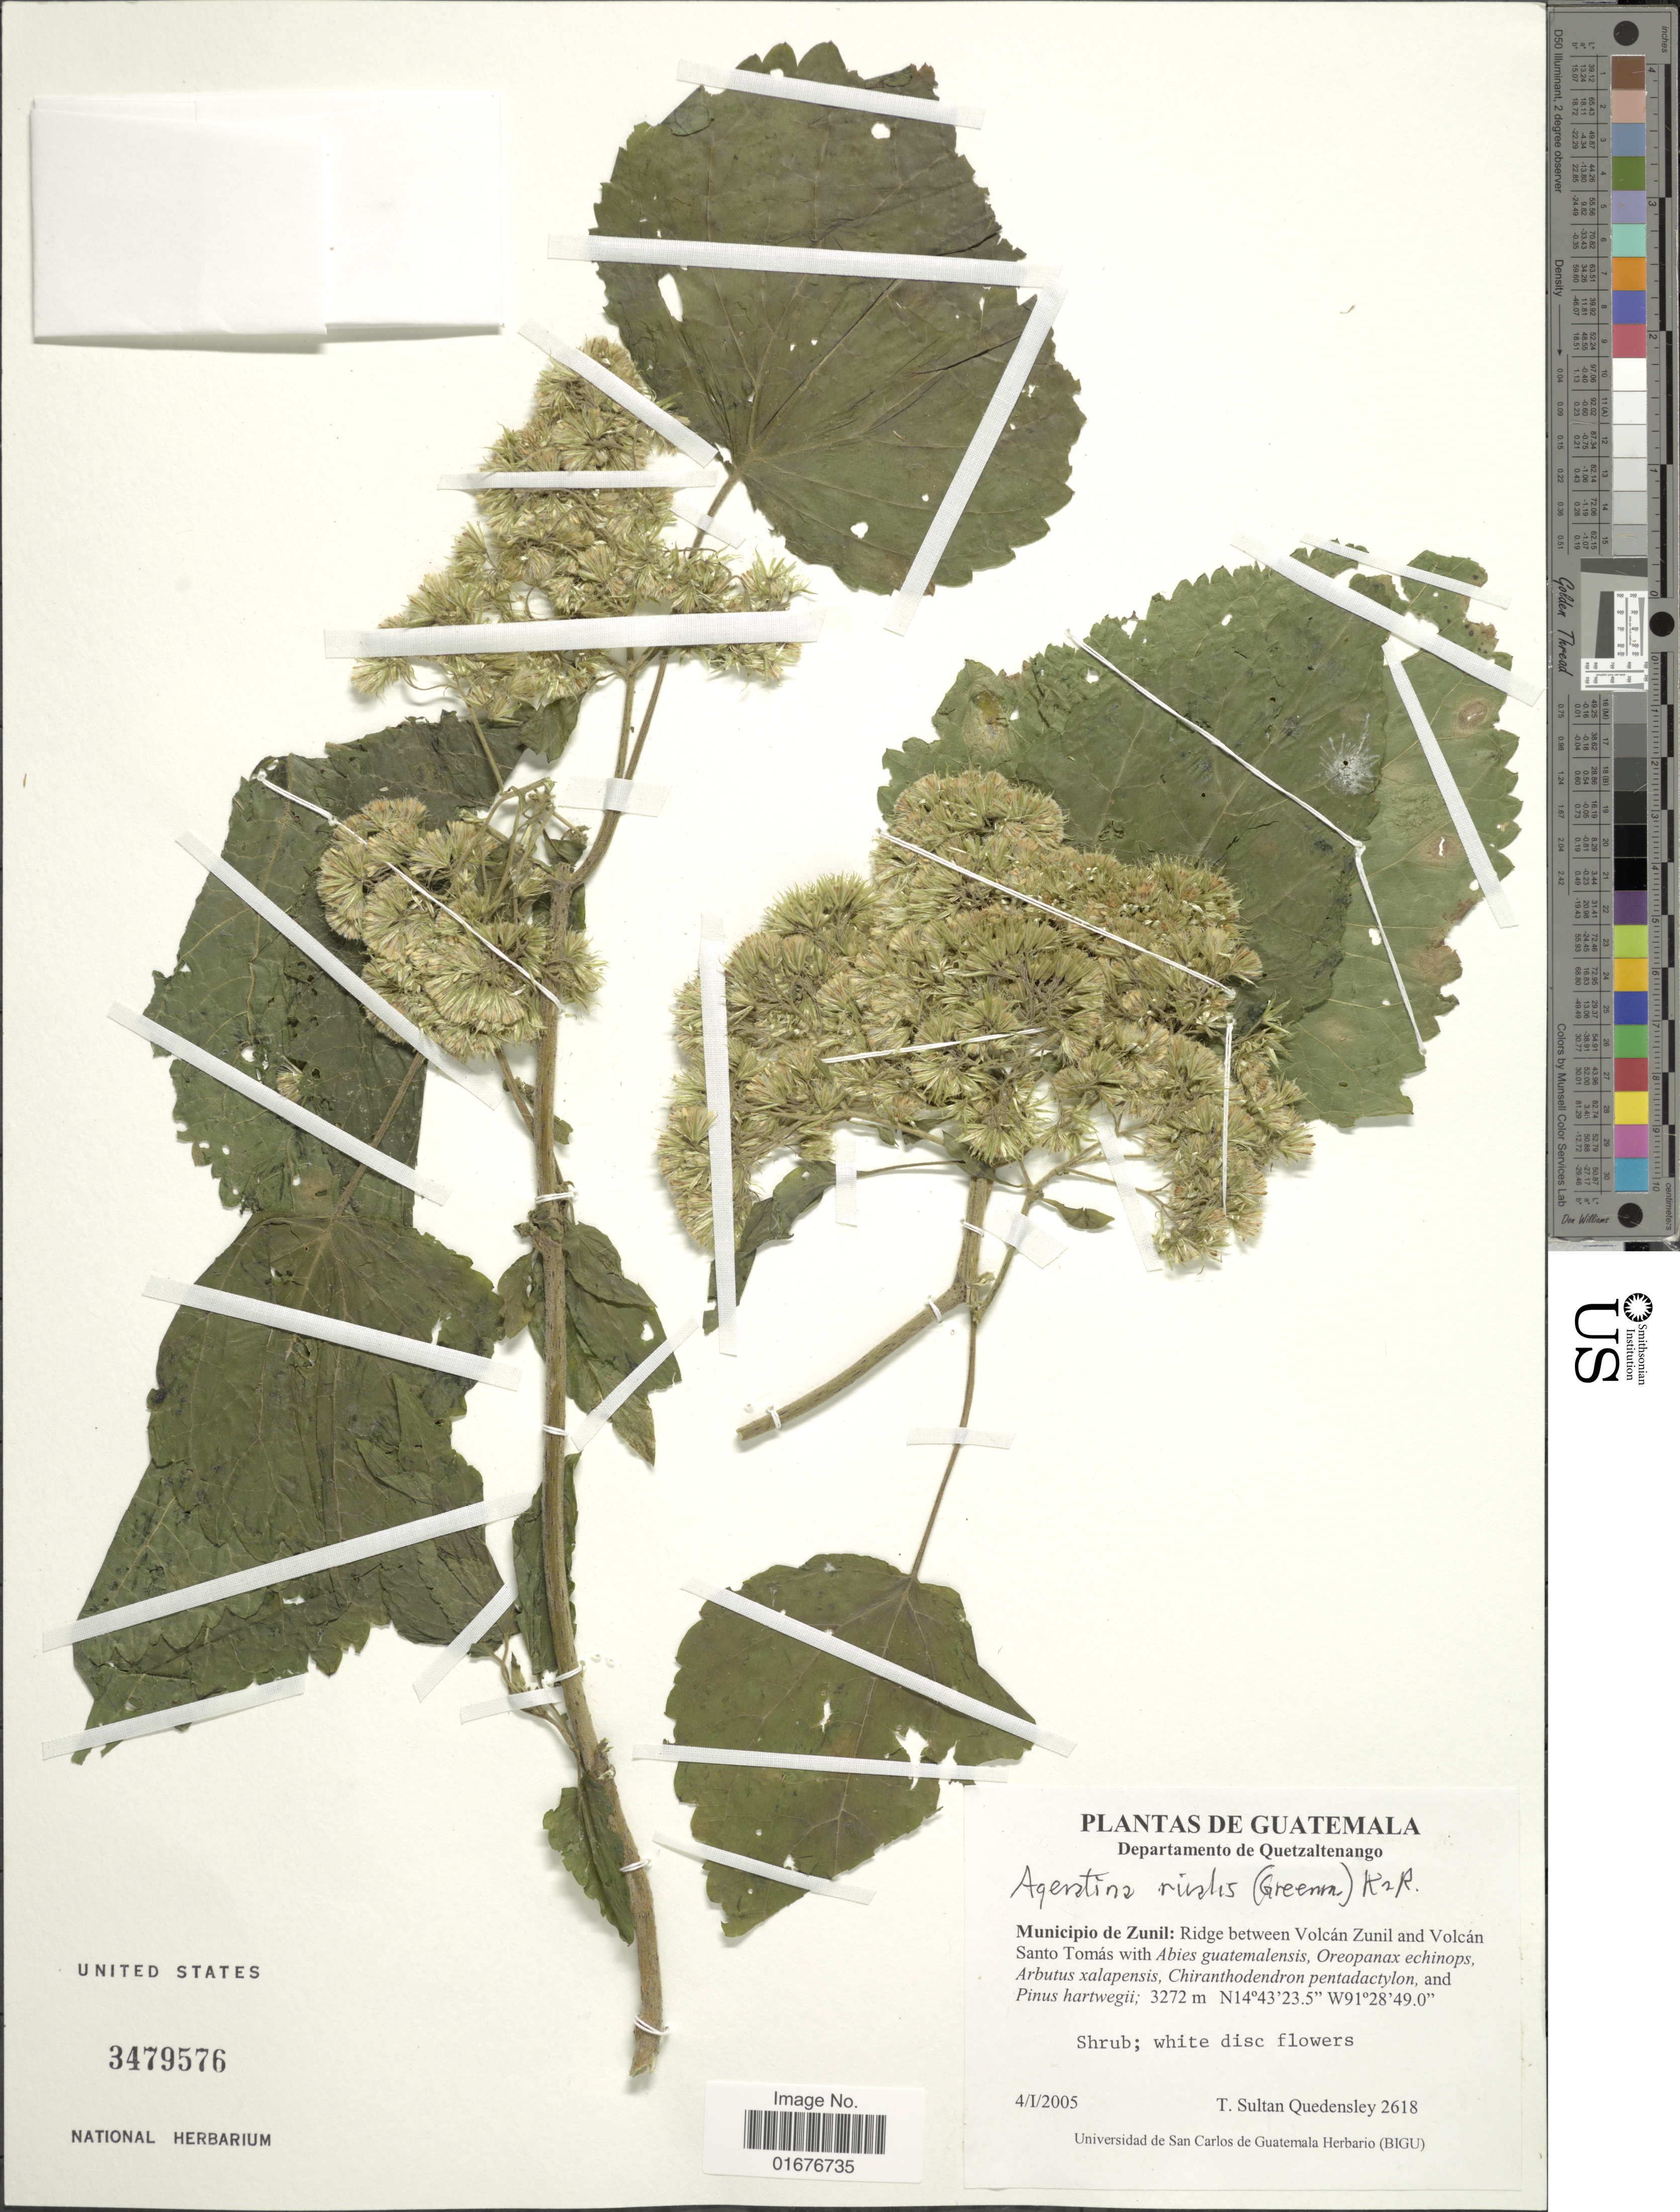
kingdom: Plantae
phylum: Tracheophyta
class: Magnoliopsida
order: Asterales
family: Asteraceae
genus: Ageratina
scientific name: Ageratina rivalis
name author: (Greenm.) R.M. King & H. Rob.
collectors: T. S. Quedensley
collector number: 2618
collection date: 2005-01-04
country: Guatemala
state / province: Quetzaltenango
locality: Municipio de Zunil: Ridge between Volcán Zunil and Volcán Santo Tomás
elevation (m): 3272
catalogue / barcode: US 3479576